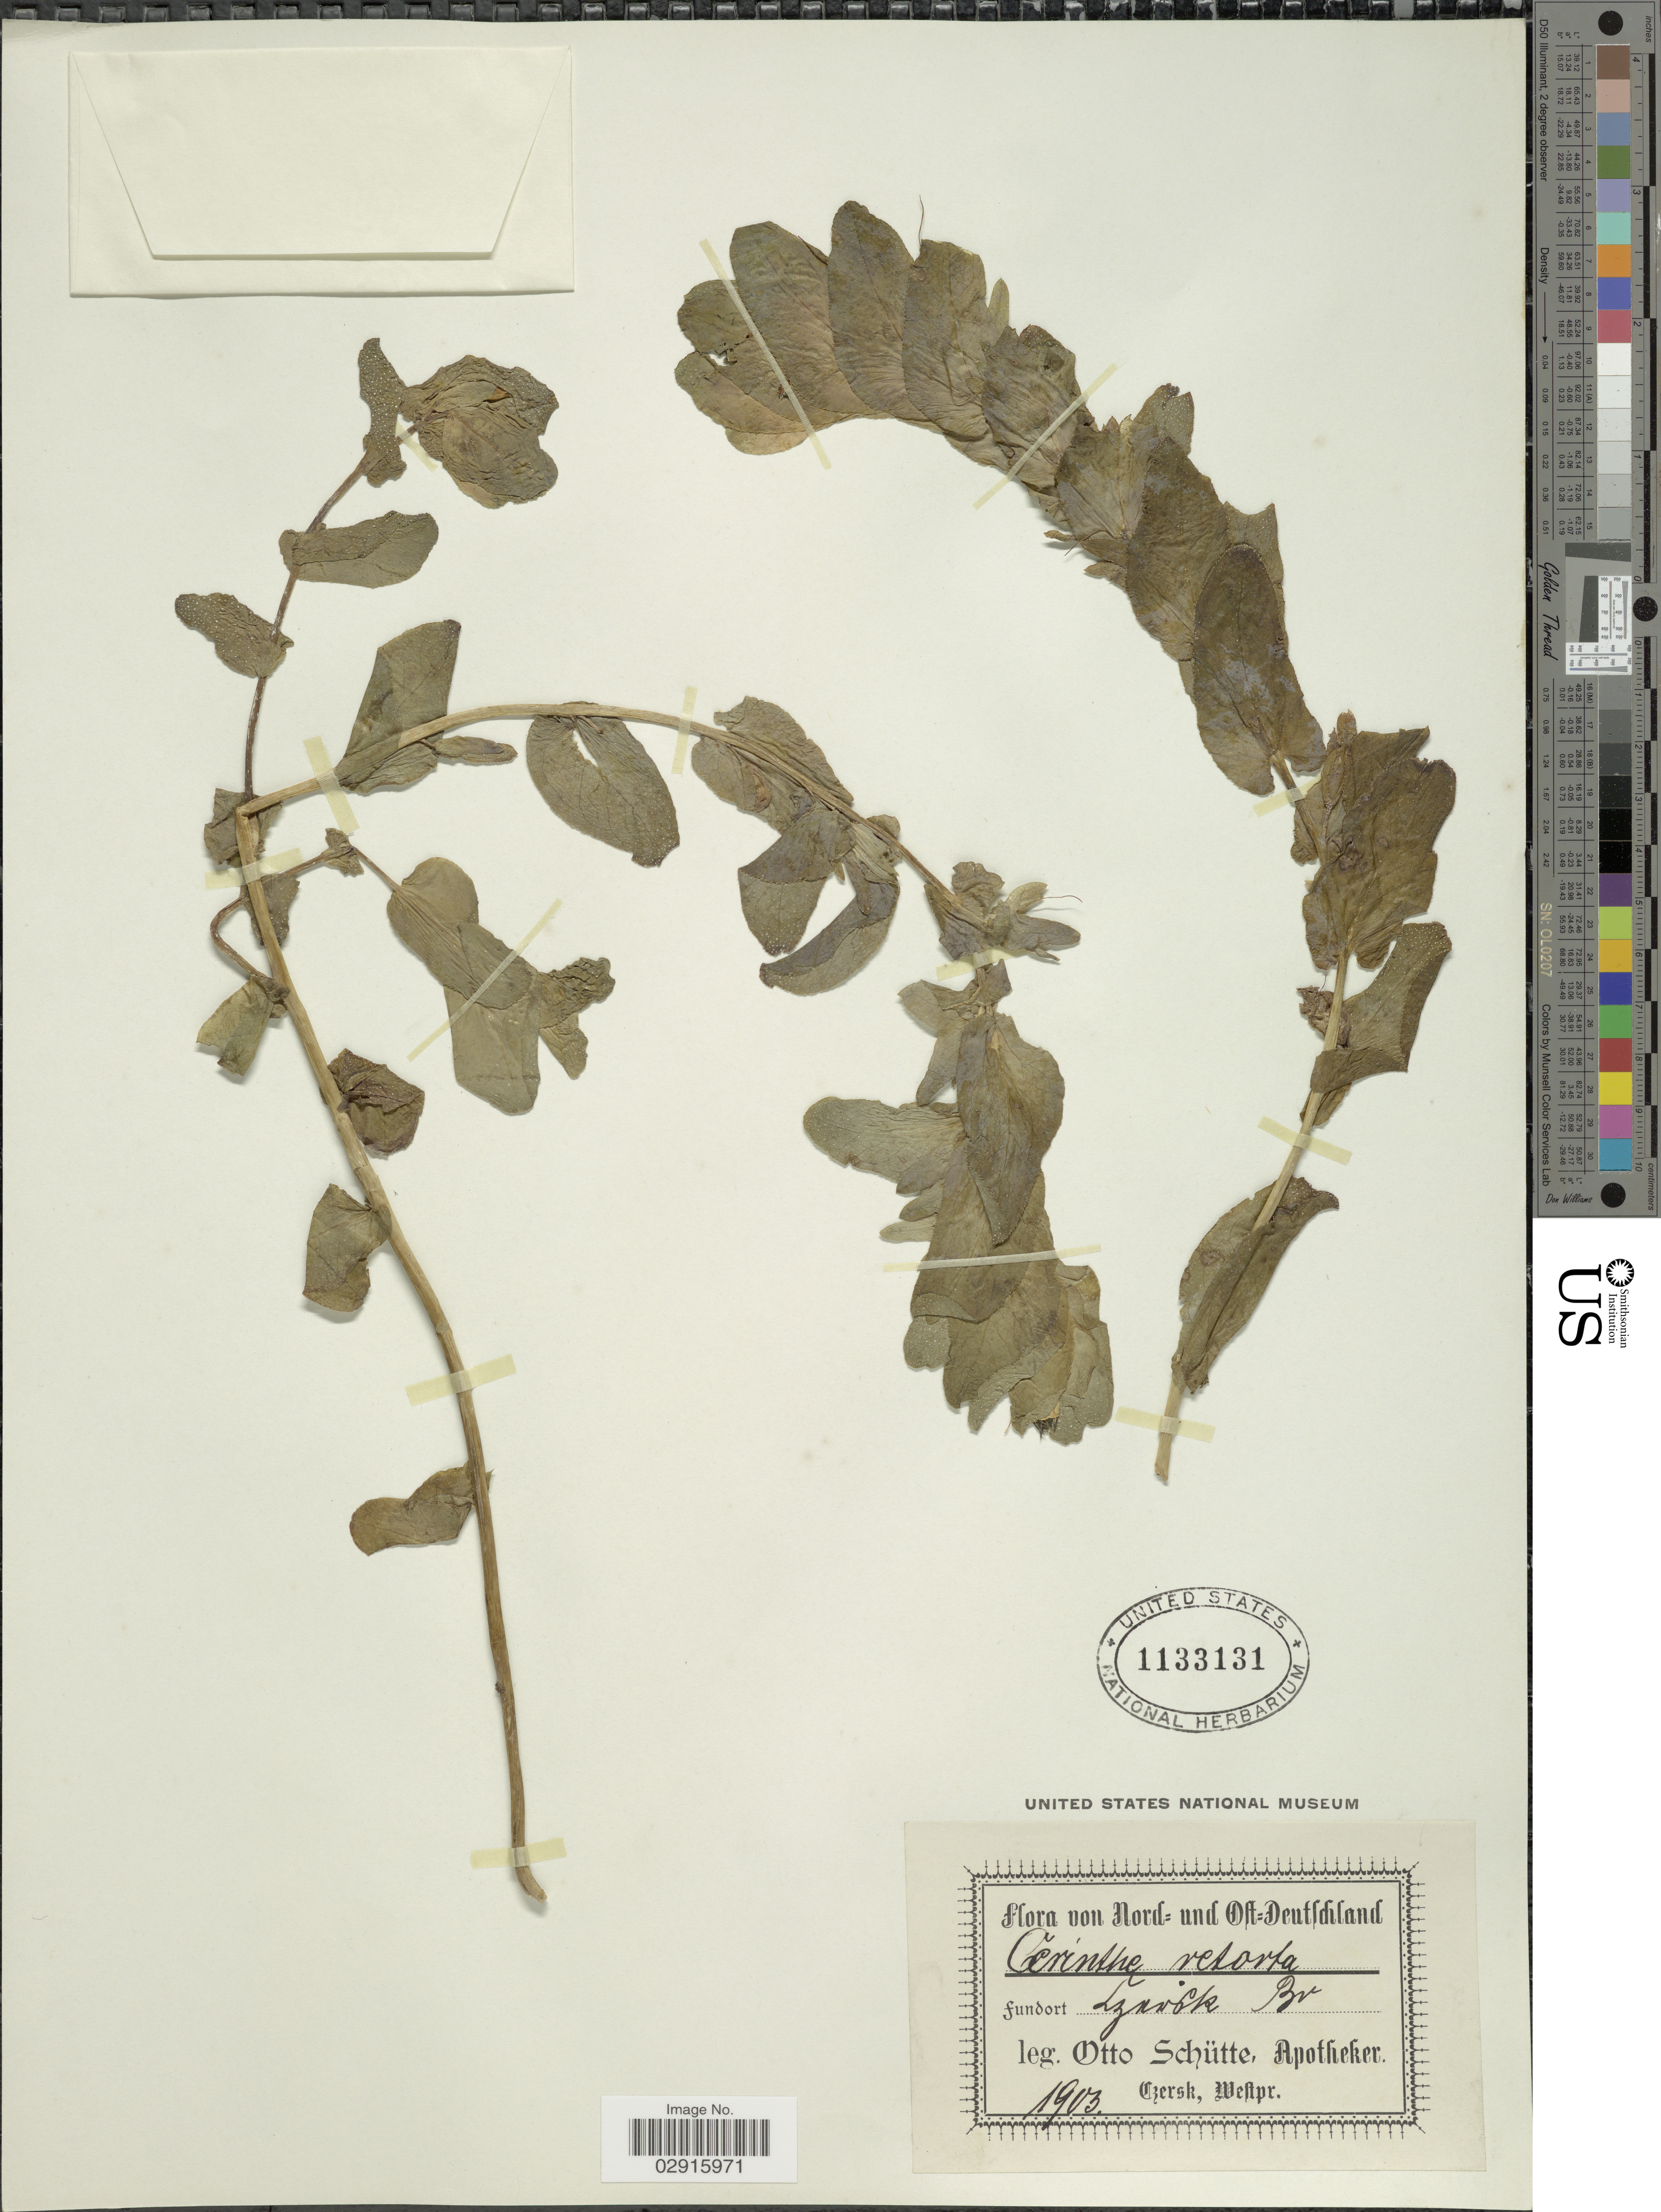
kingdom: Plantae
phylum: Tracheophyta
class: Magnoliopsida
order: Boraginales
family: Boraginaceae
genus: Cerinthe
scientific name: Cerinthe retorta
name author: Sm.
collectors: O. Schütte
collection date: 1903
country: Germany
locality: Nord und OA Deutchland, fundort X.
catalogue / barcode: US 1133131